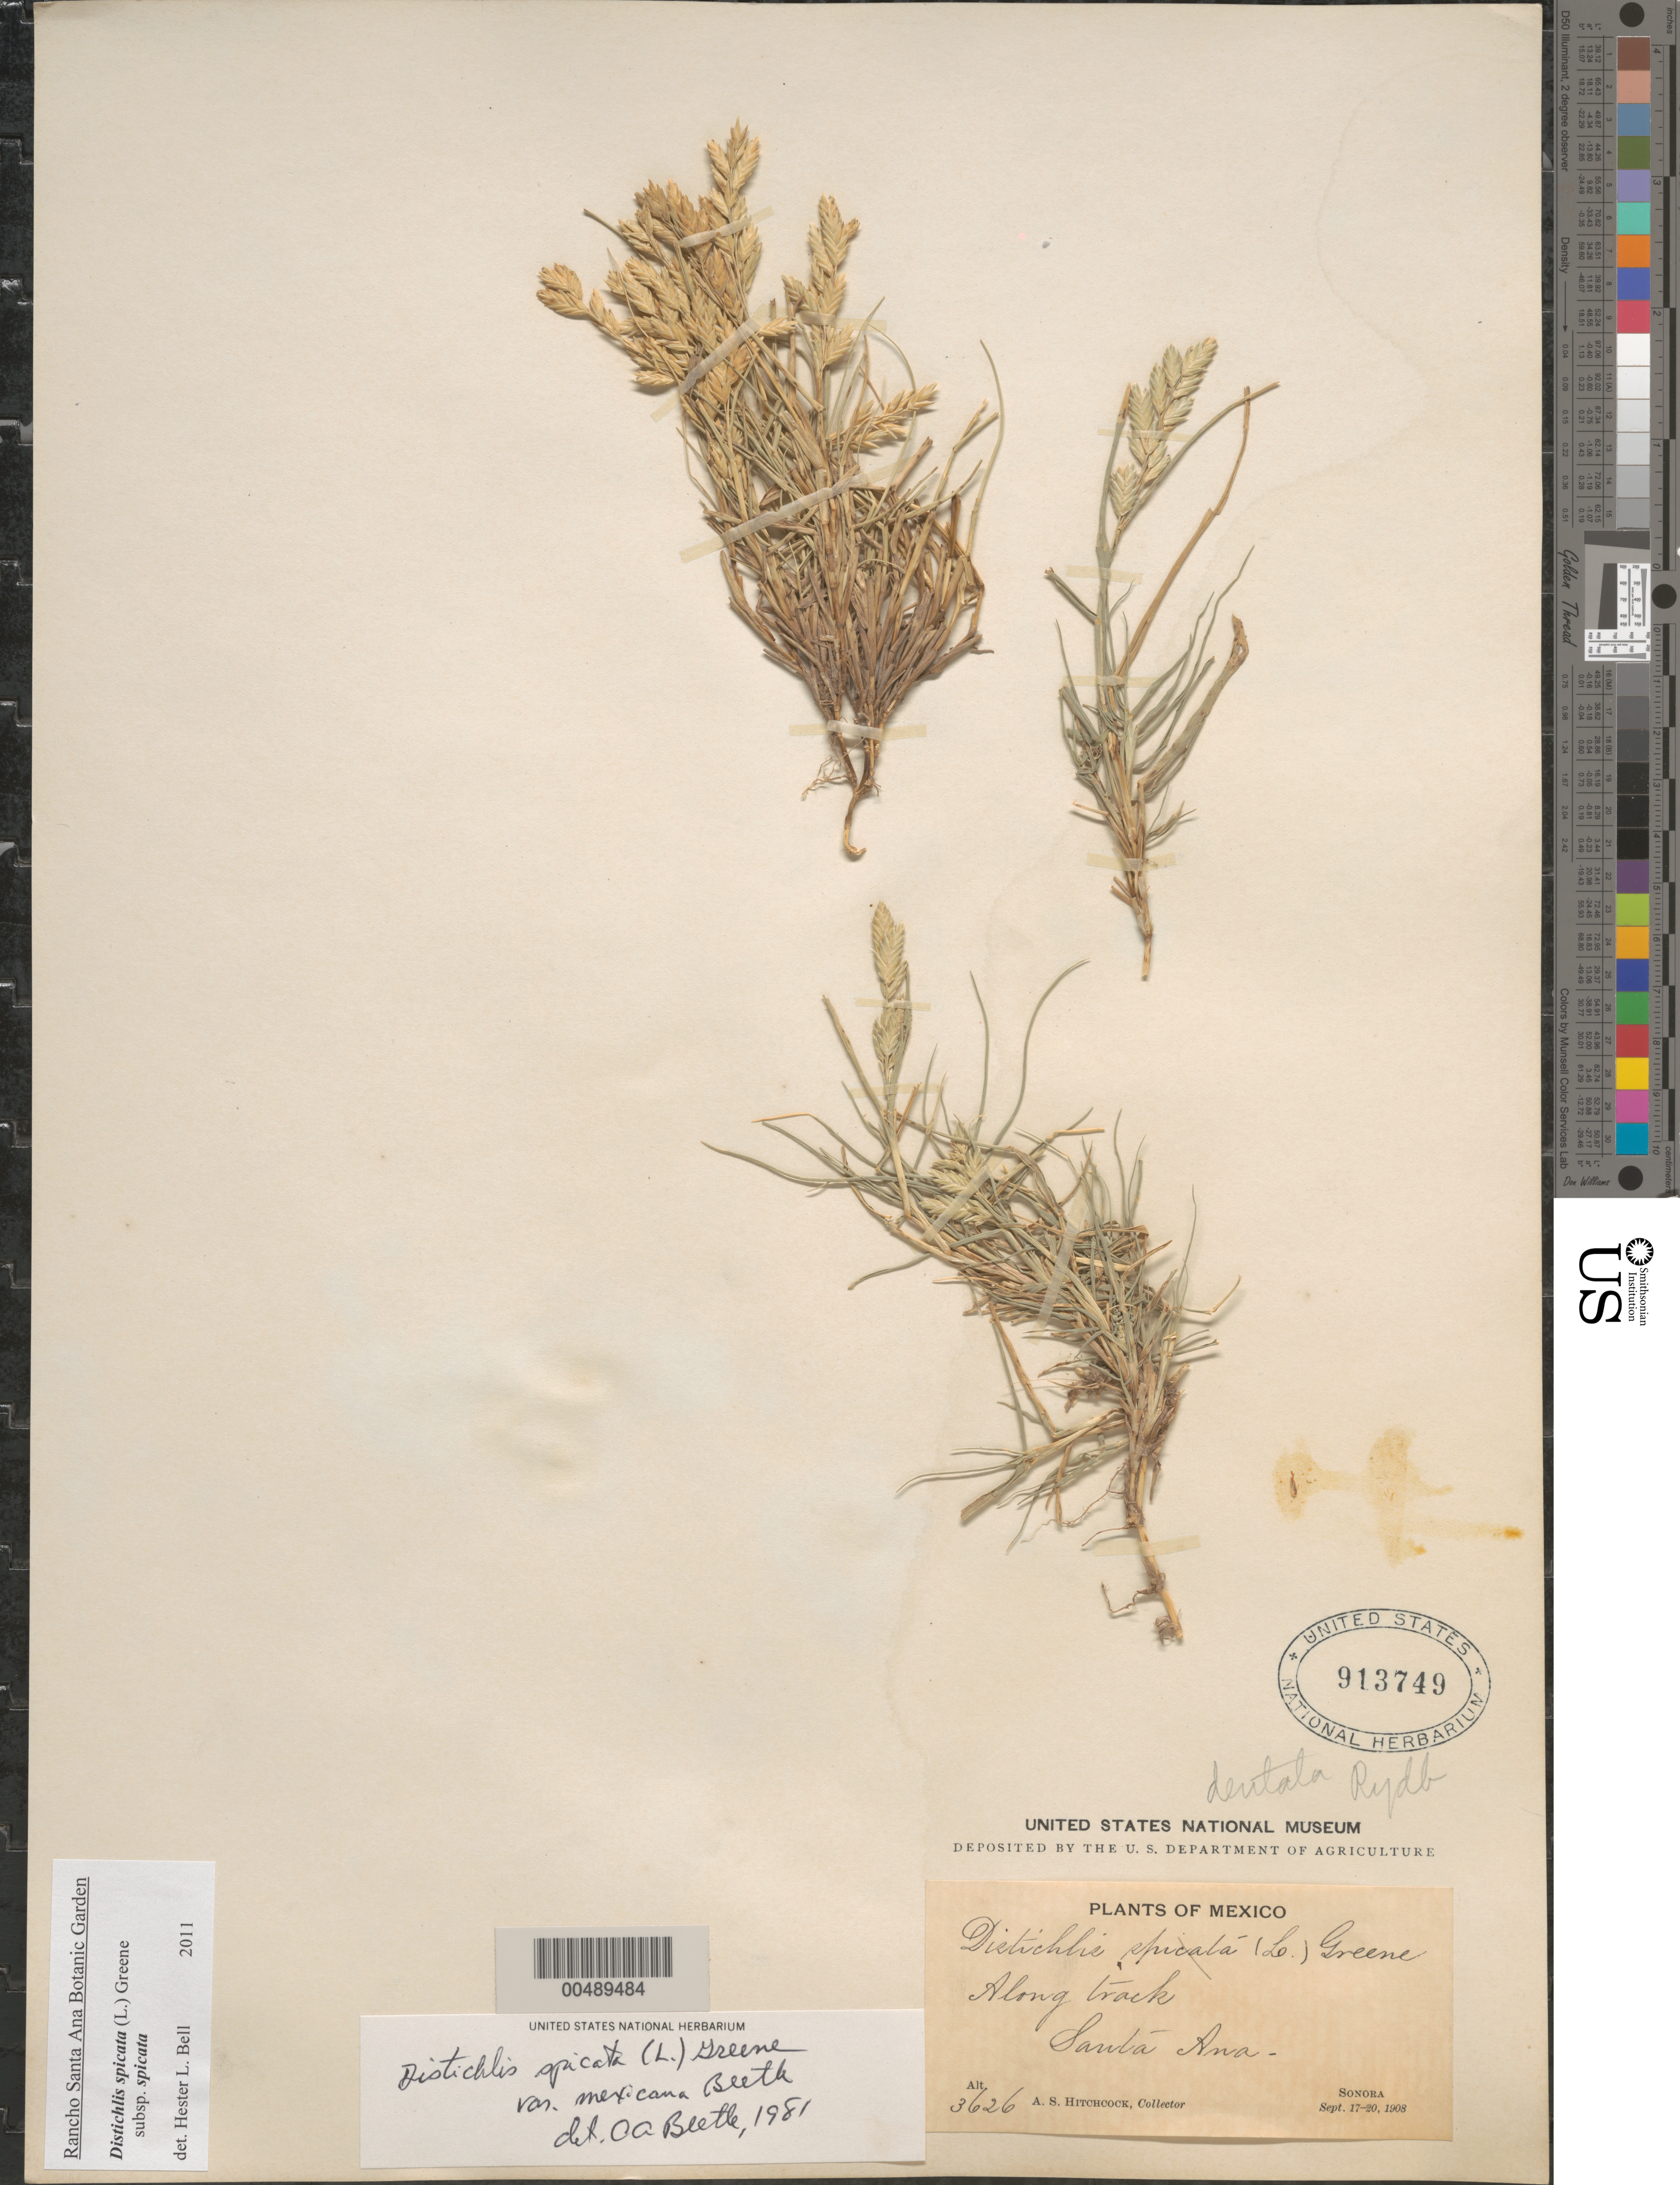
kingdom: Plantae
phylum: Tracheophyta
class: Liliopsida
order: Poales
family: Poaceae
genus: Distichlis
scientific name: Distichlis spicata subsp. spicata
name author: (L.) Greene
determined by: Bell, H. L.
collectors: A. S. Hitchcock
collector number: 3626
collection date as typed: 17 Sep 1908 to 20 Sep 1908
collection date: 1908-09-17/1908-09-20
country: Mexico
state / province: Sonora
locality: Santa Ana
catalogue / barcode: US 913749